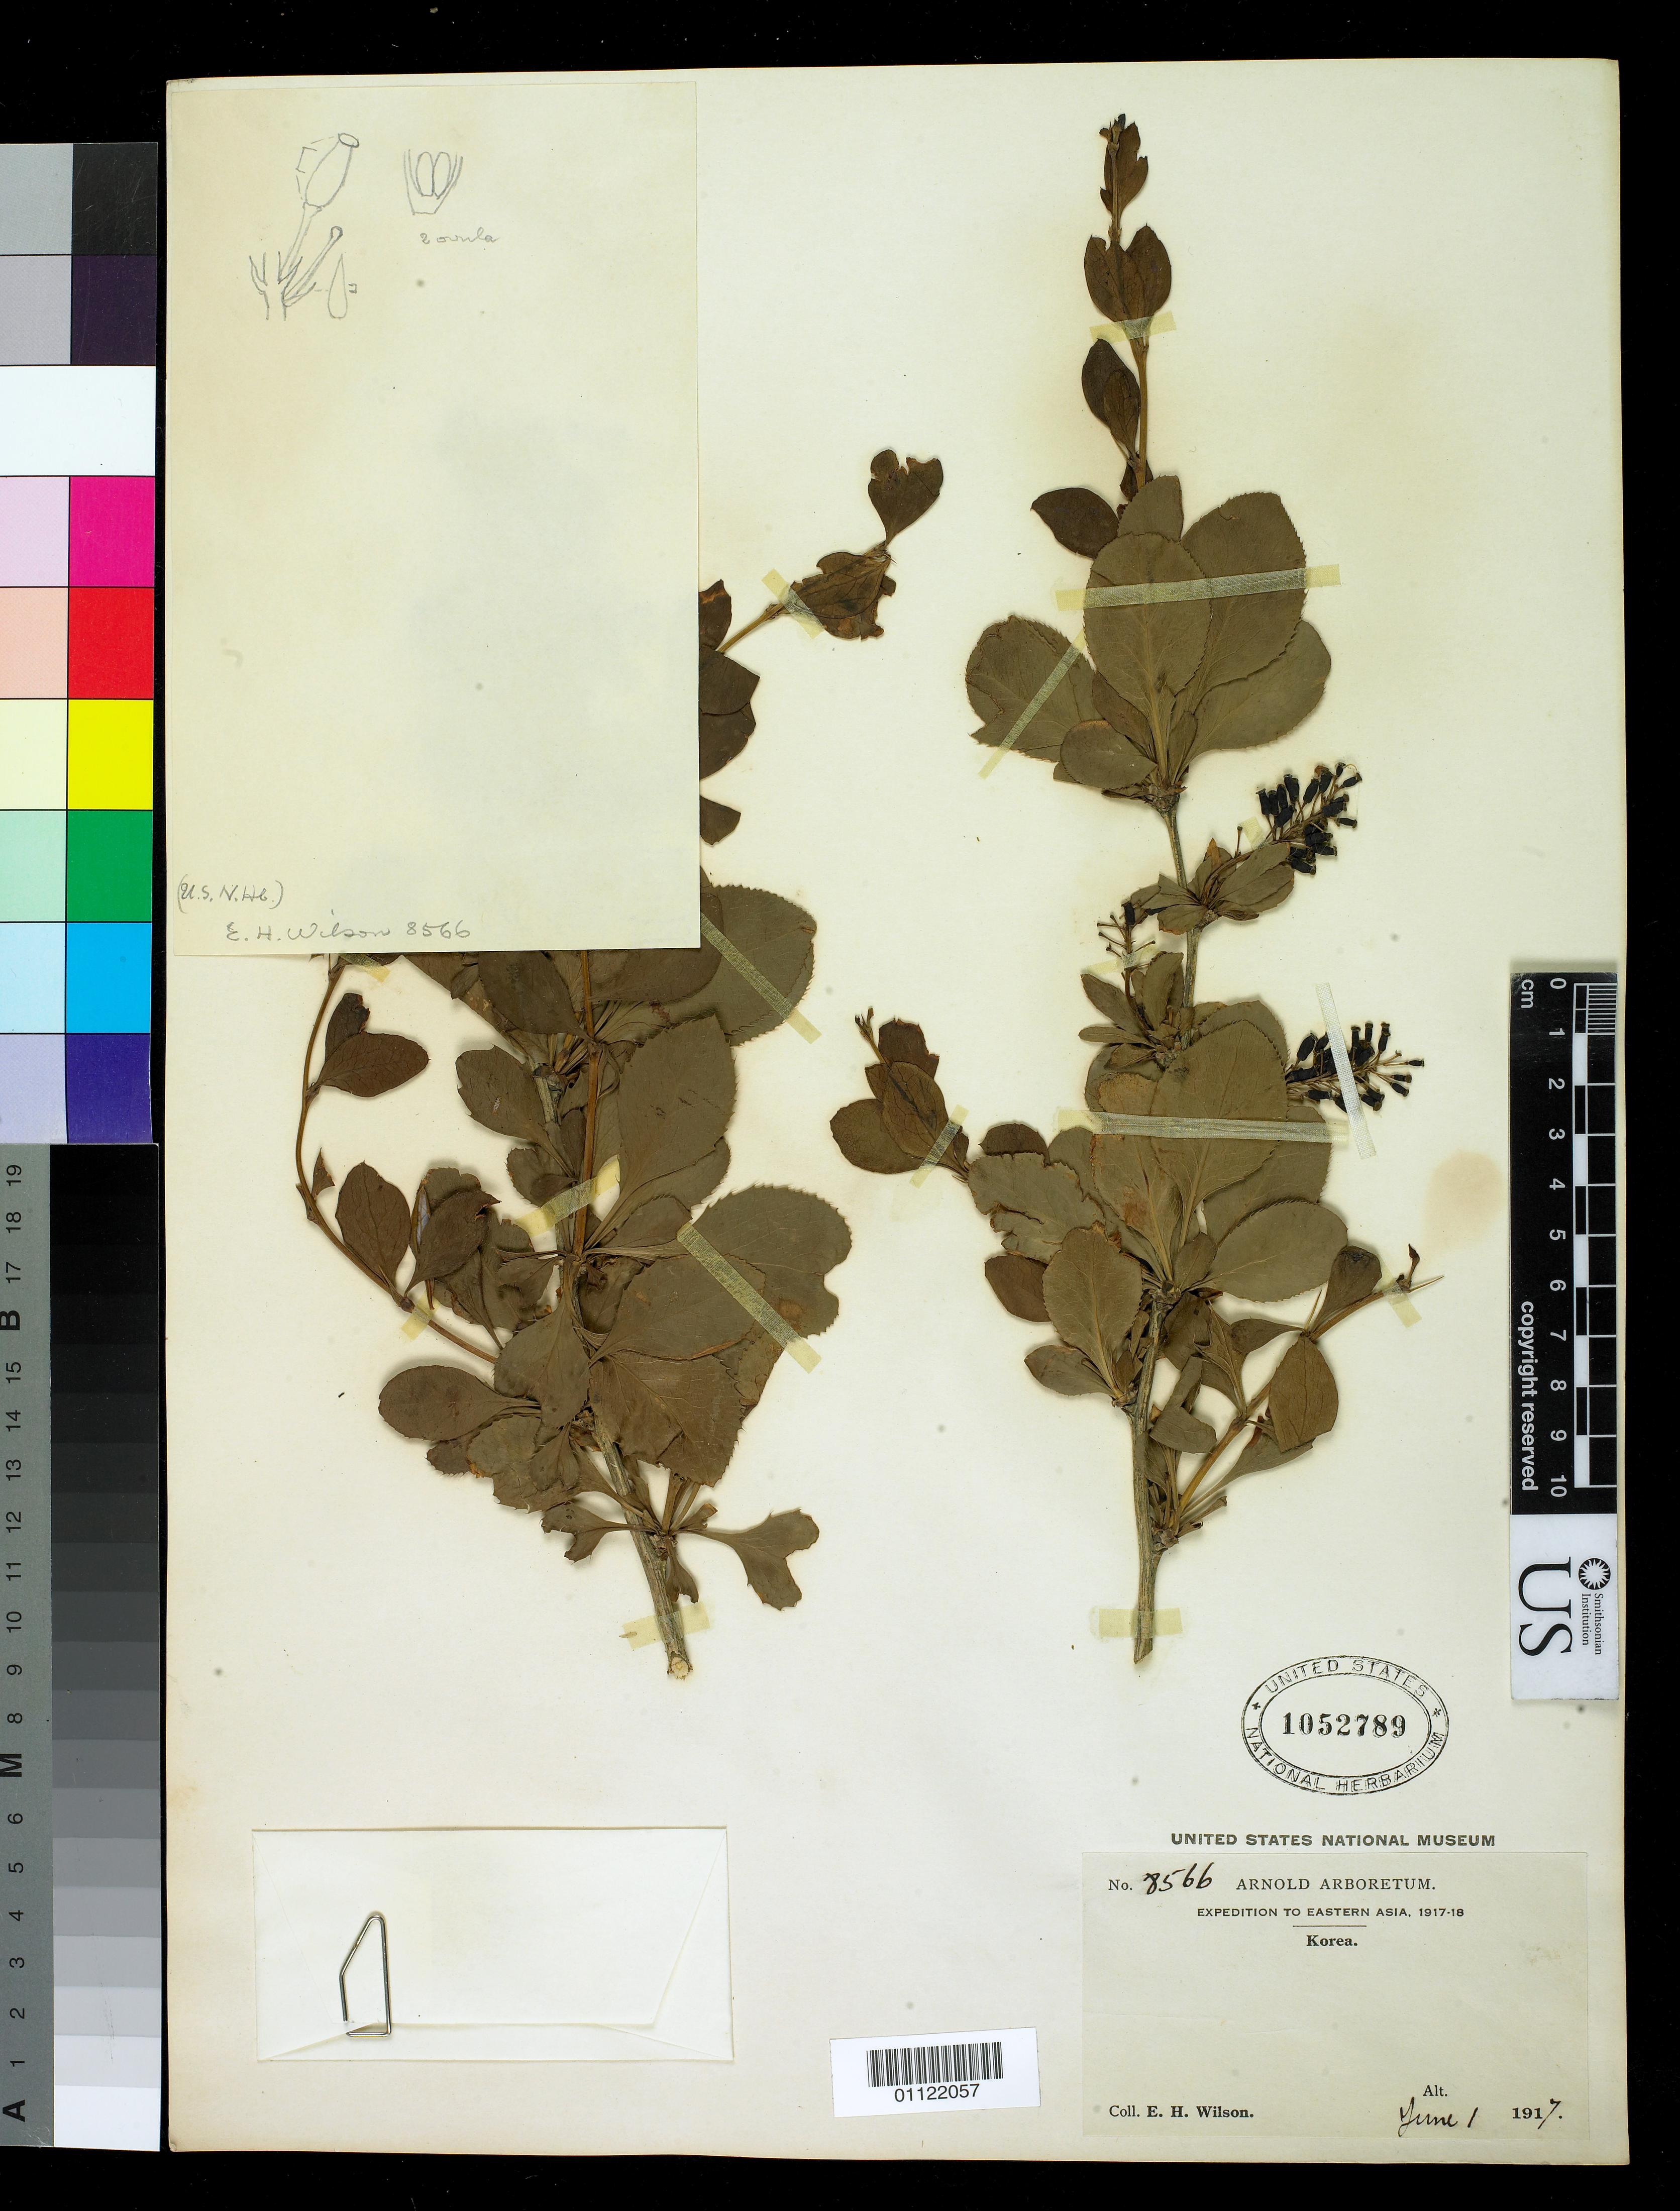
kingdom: Plantae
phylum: Tracheophyta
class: Magnoliopsida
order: Ranunculales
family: Berberidaceae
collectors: E. H. Wilson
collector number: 8566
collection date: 1917-06-01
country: North Korea / South Korea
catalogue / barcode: US 1052789